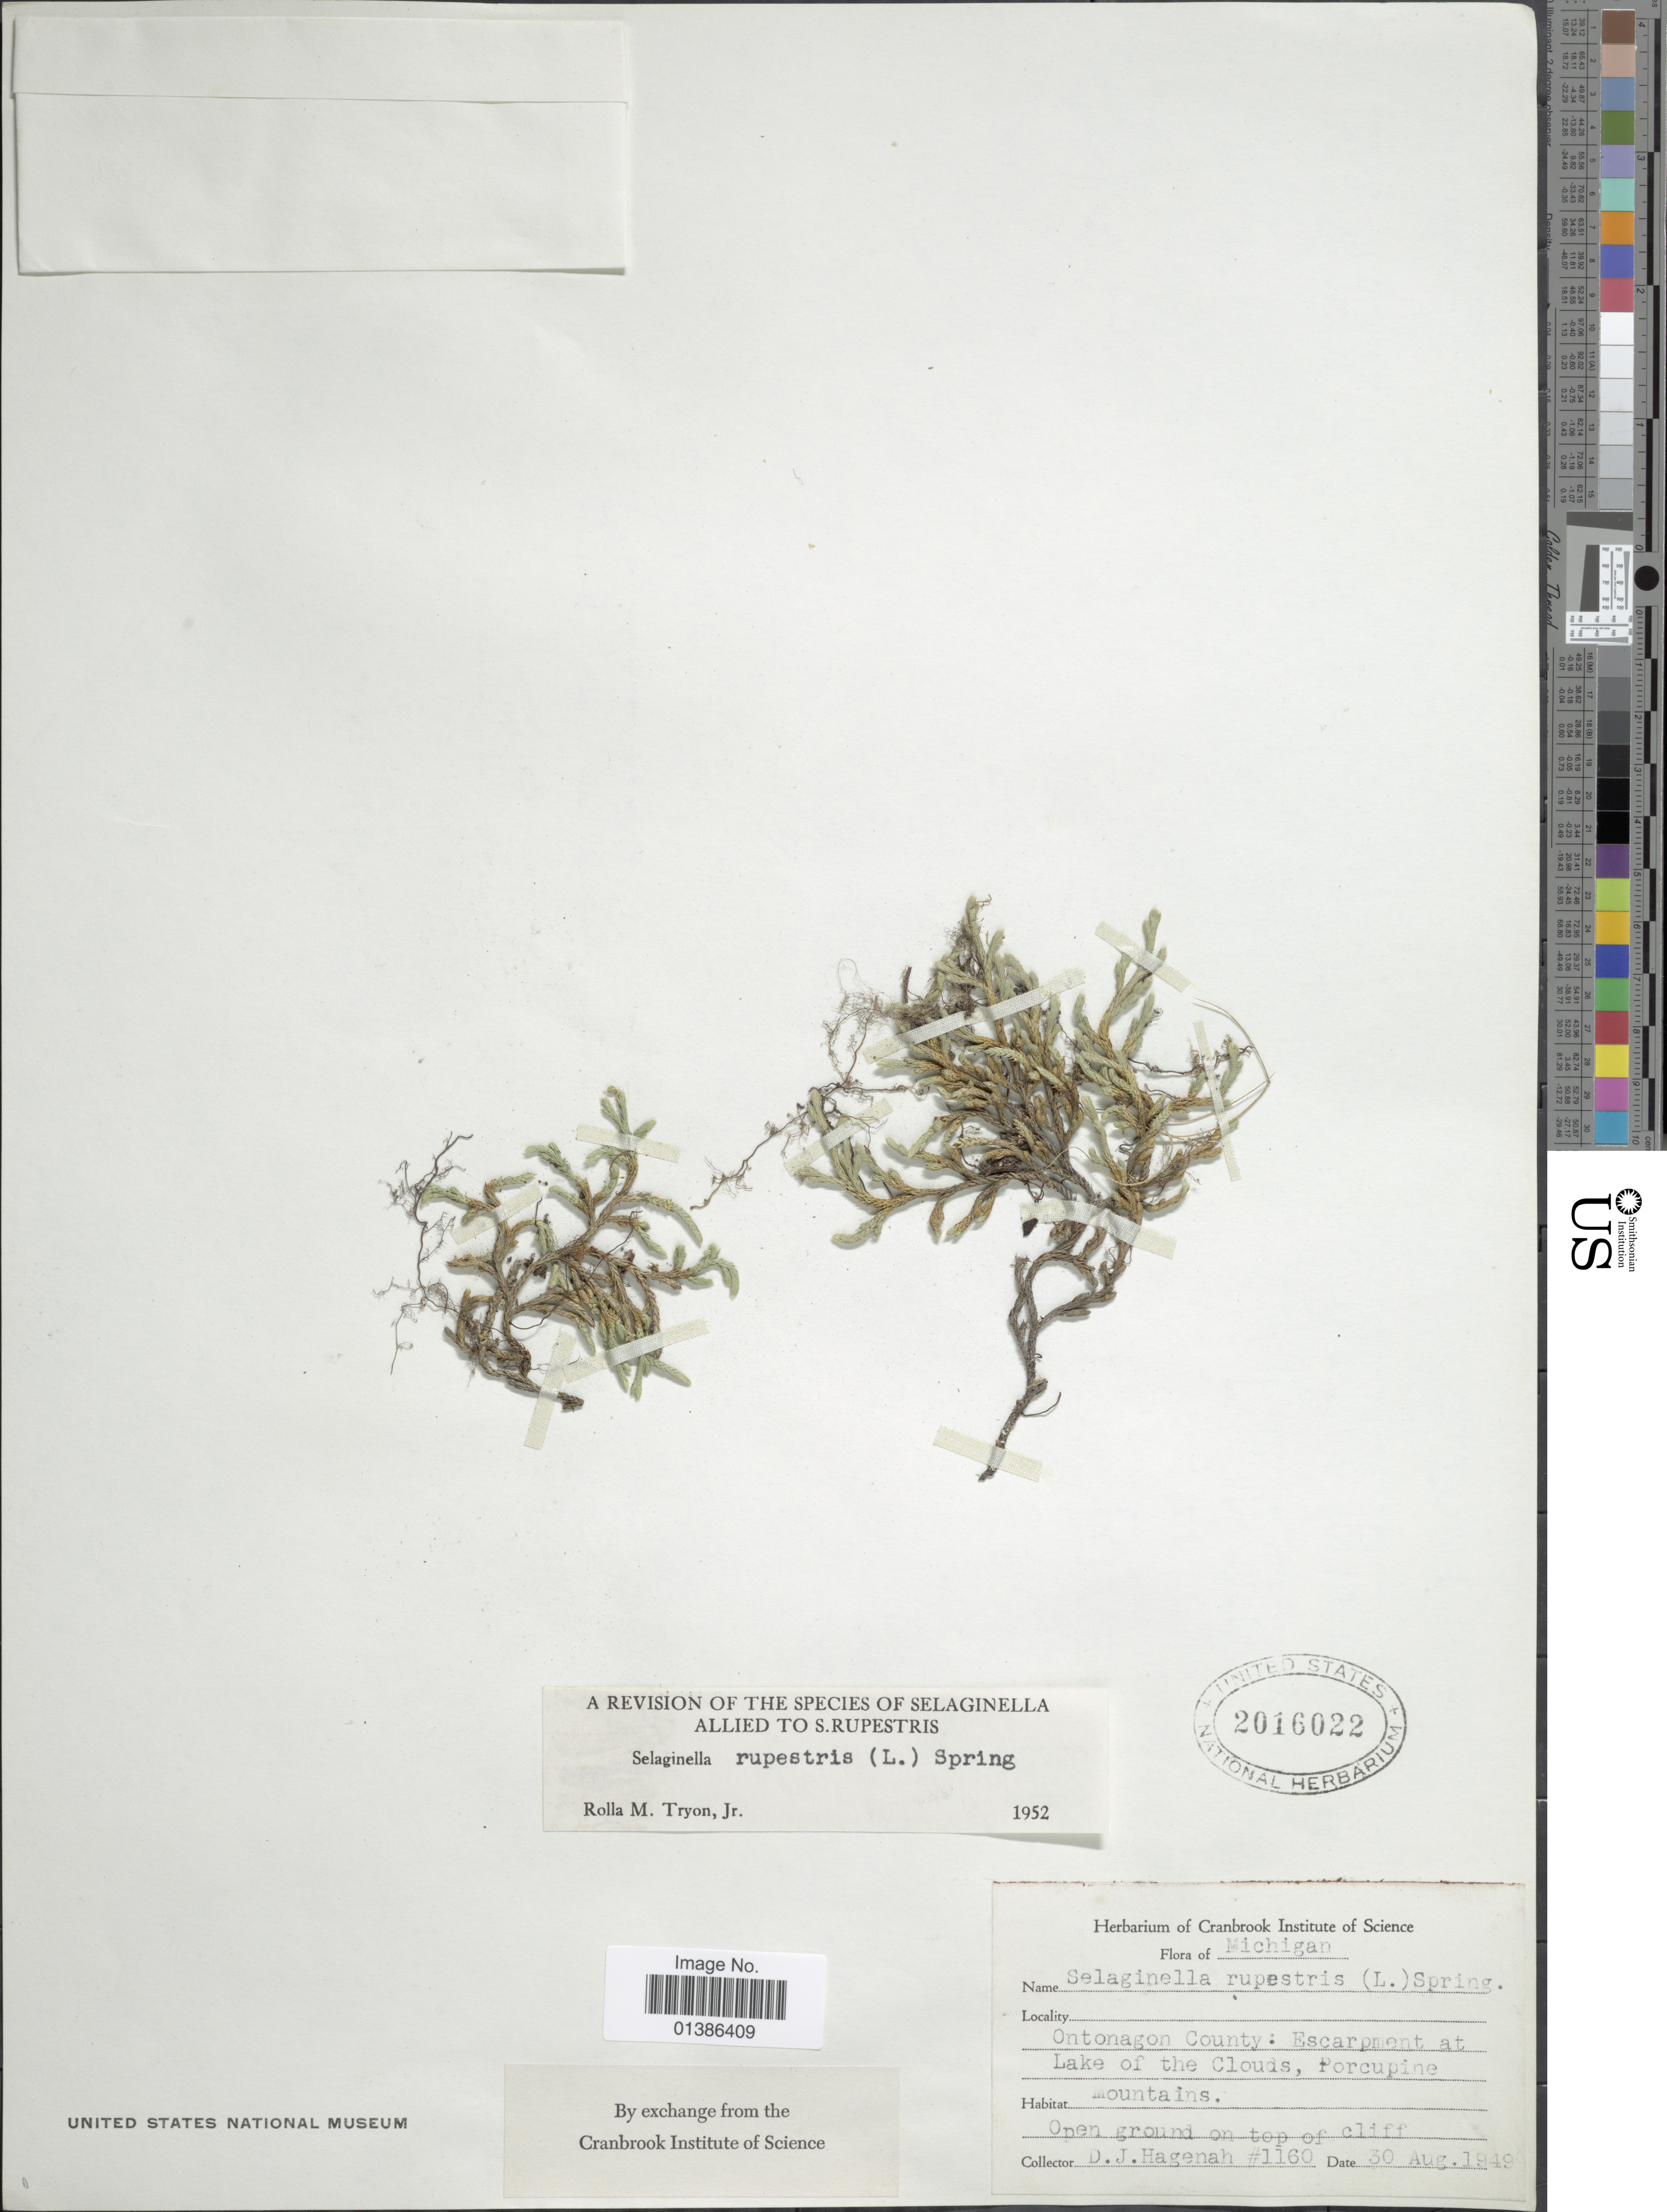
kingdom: Plantae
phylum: Tracheophyta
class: Lycopodiopsida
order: Selaginellales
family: Selaginellaceae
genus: Selaginella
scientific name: Selaginella rupestris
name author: (L.) Spring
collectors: D. Hagenah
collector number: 1160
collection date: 1949-08-30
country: United States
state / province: Michigan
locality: Ontonagon County: Escarpment at Lake of the Clouds, Porcupine Mountains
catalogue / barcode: US 2016022